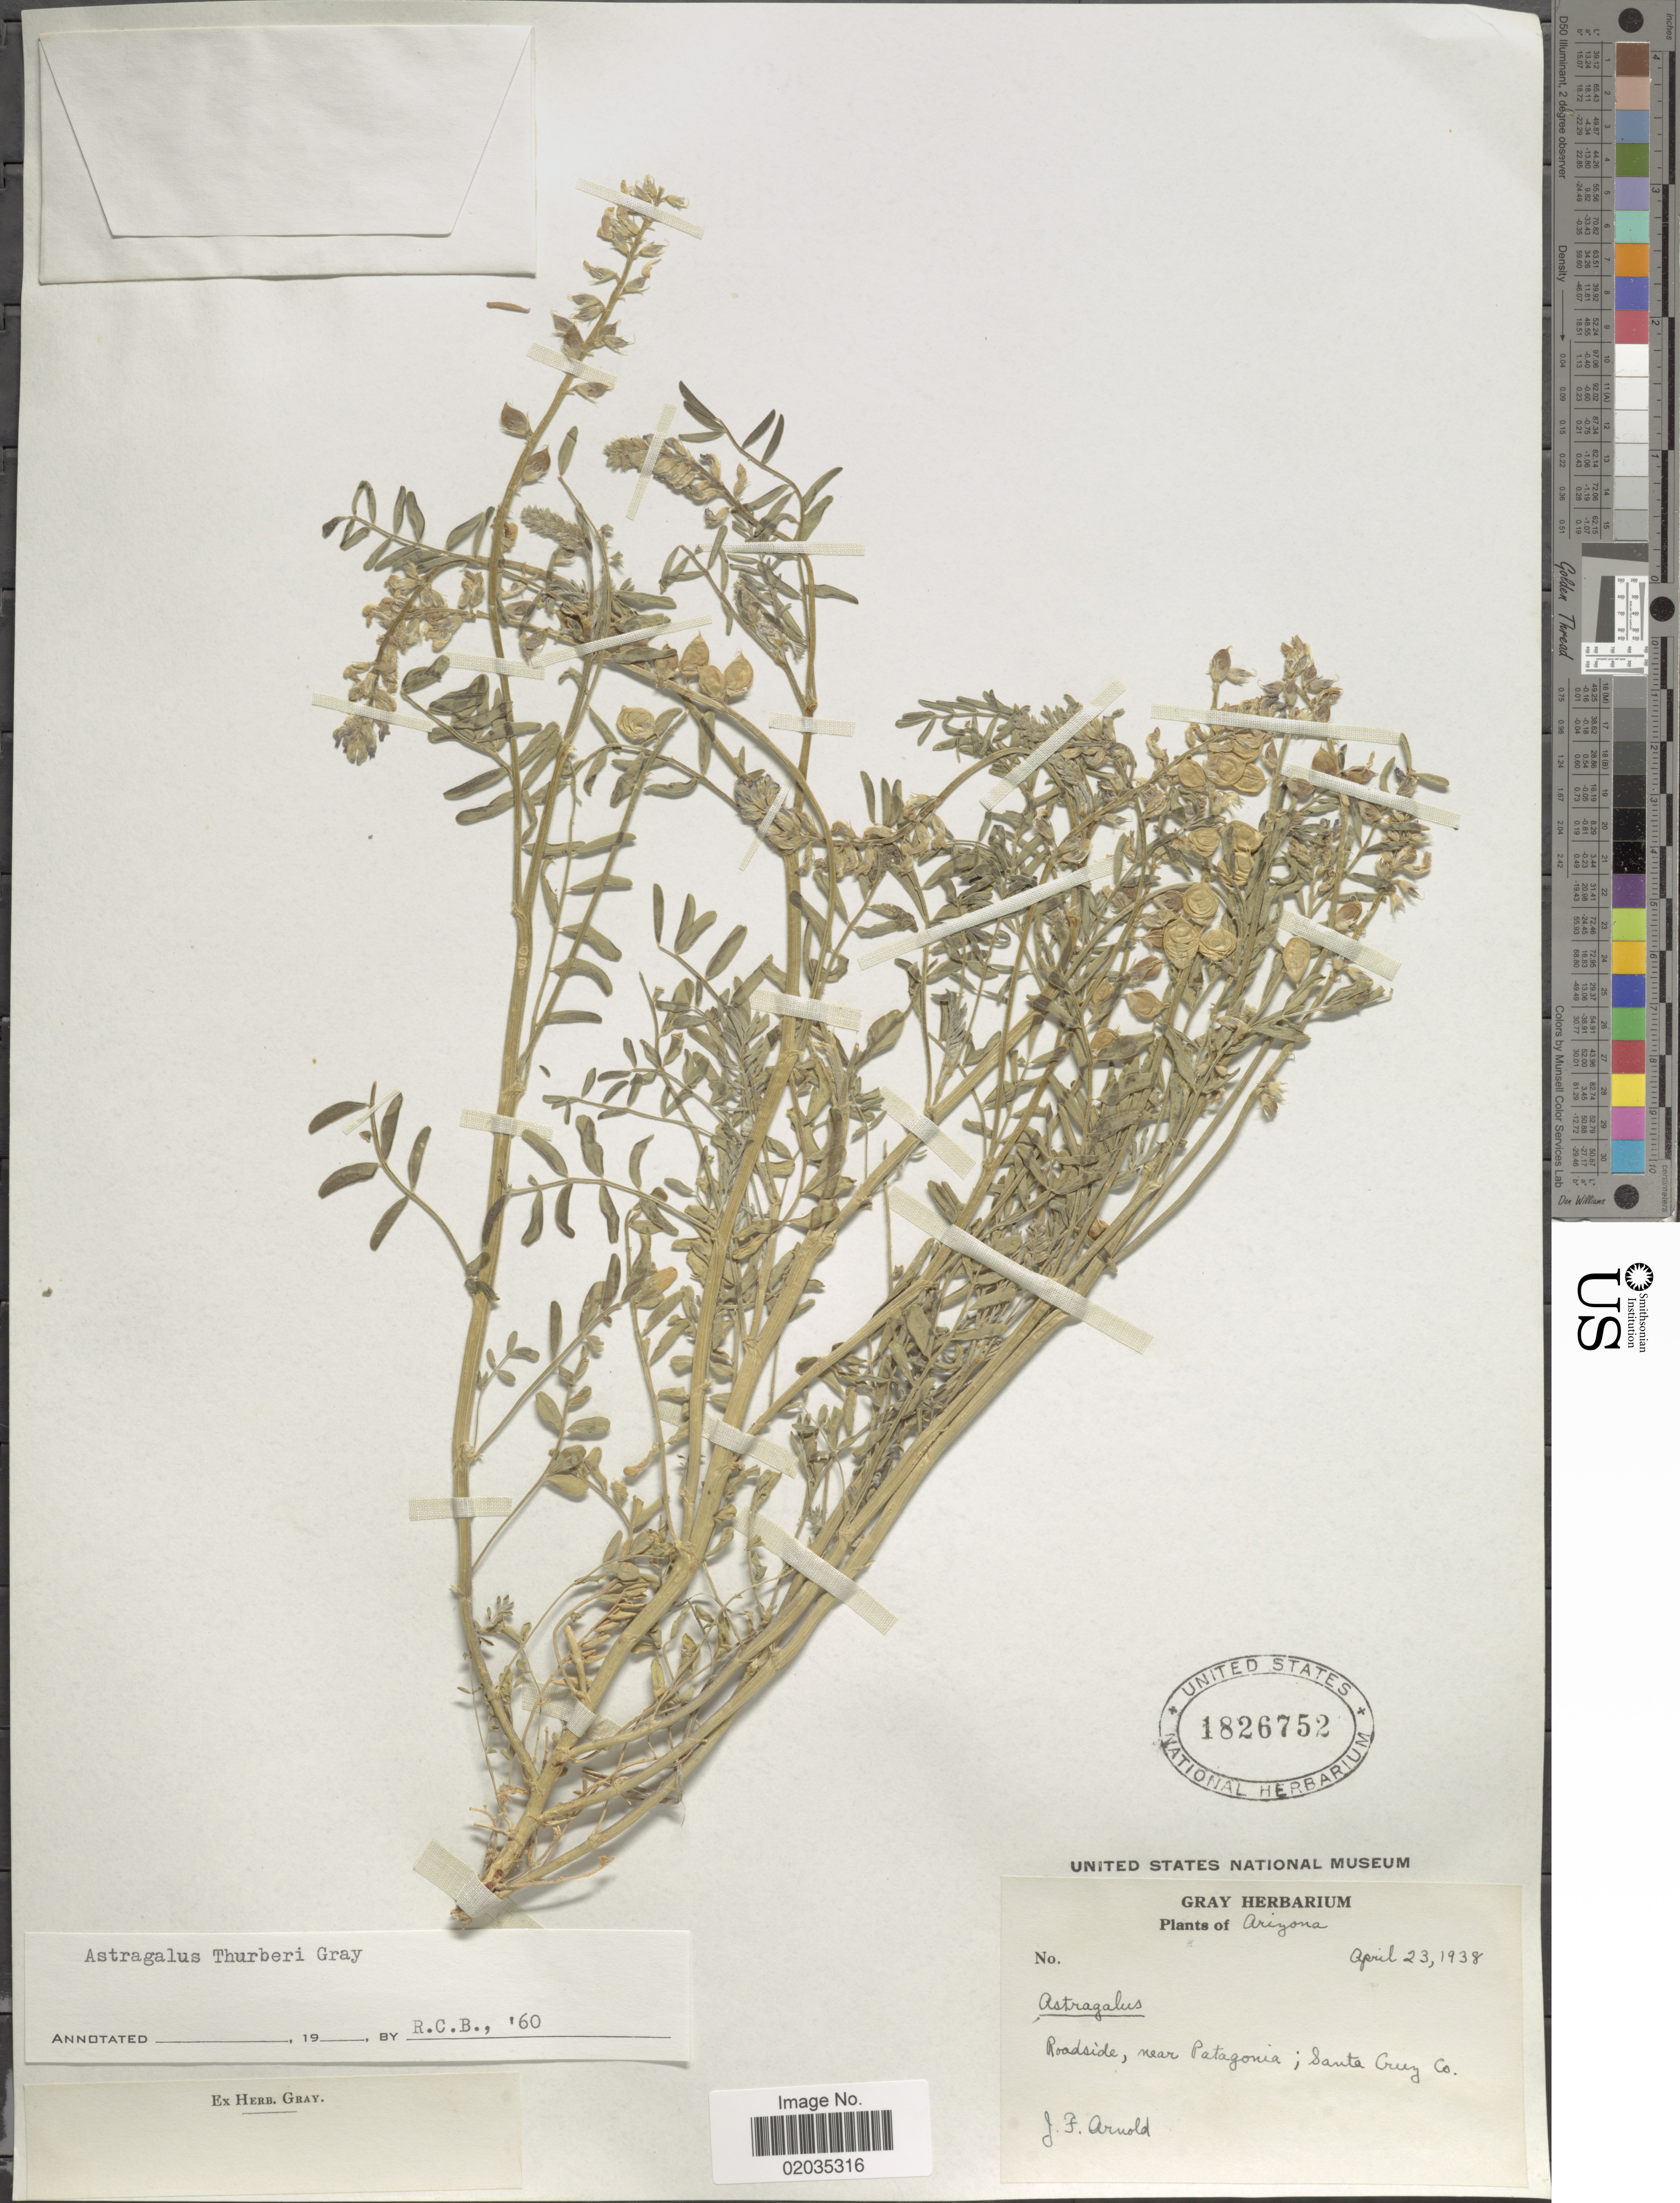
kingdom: Plantae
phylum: Tracheophyta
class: Magnoliopsida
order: Fabales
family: Fabaceae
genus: Astragalus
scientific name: Astragalus thurberi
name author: A. Gray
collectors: J. F. Arnold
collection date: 1938-04-23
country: United States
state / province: Arizona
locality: Near Patagonia; Santa Cruz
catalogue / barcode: US 1826752